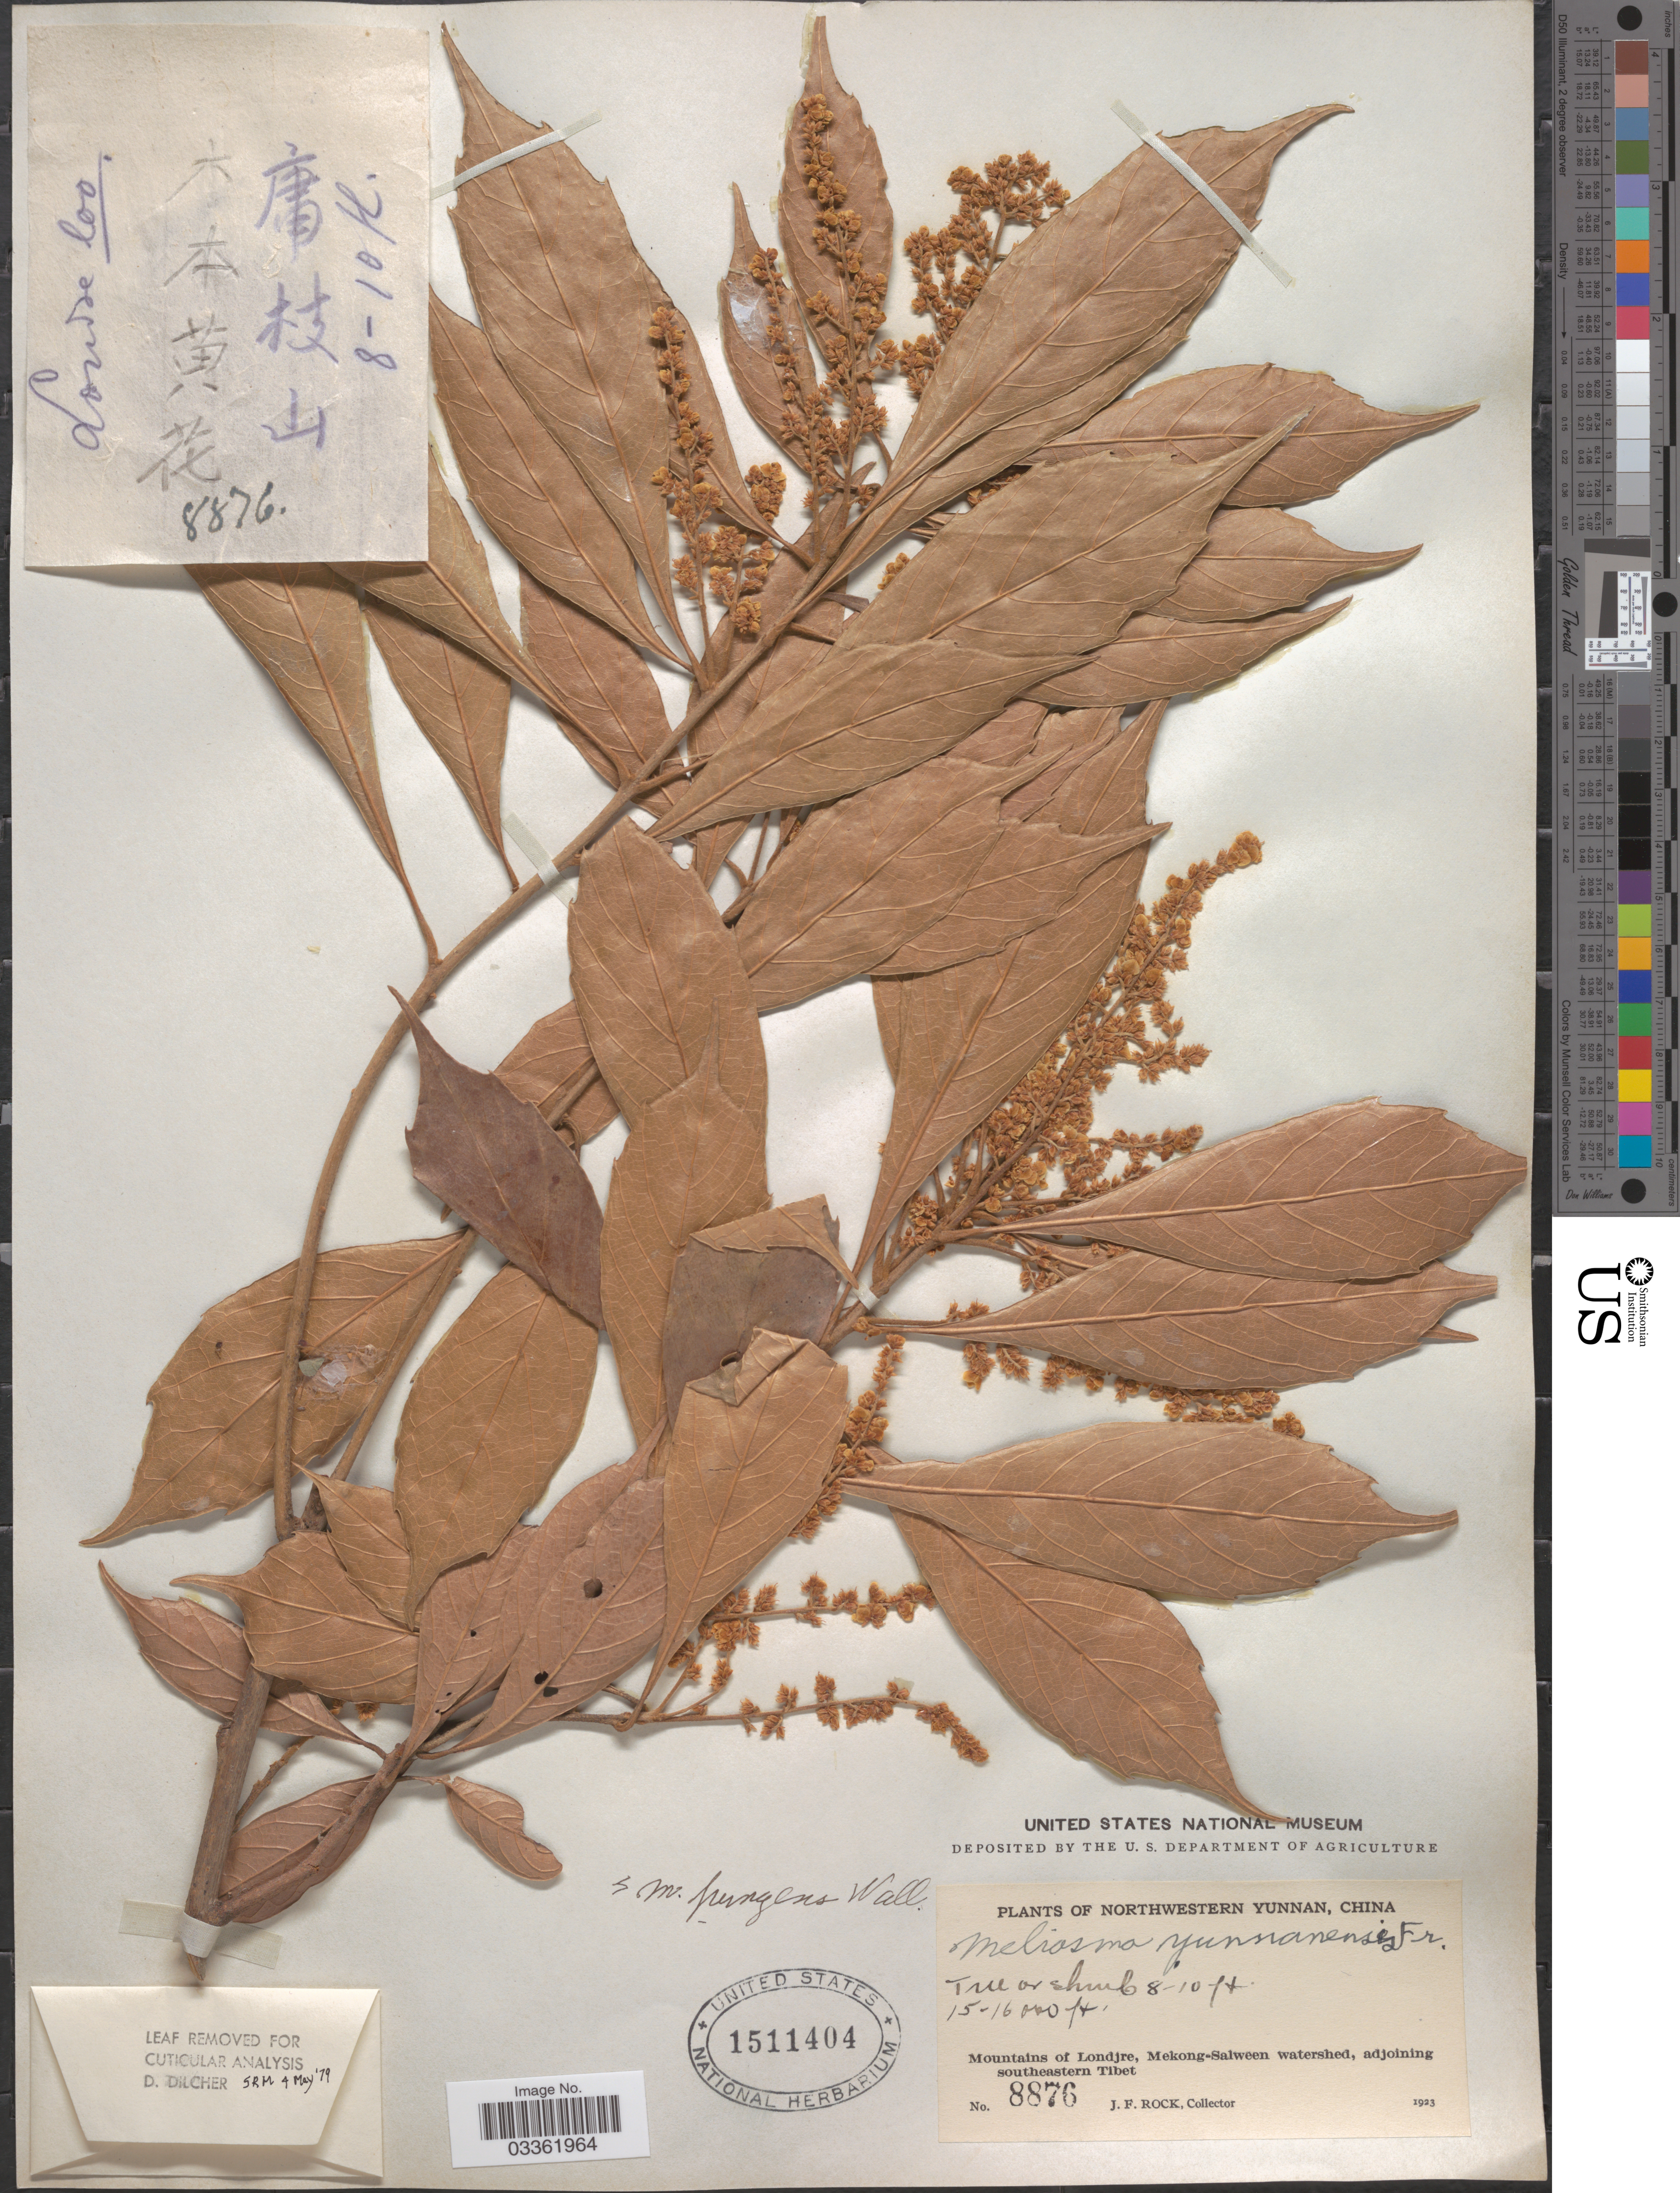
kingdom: Plantae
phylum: Tracheophyta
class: Magnoliopsida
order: Proteales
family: Sabiaceae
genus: Meliosma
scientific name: Meliosma yunnanensis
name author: Franch.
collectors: J. Rock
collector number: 8876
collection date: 1923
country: China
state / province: Yunnan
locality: Northwestern Yunnan, Mountains of Londjre, Mekong-Salween watershed, adjoining southeastern Tibet.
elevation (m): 4572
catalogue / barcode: US 1511404